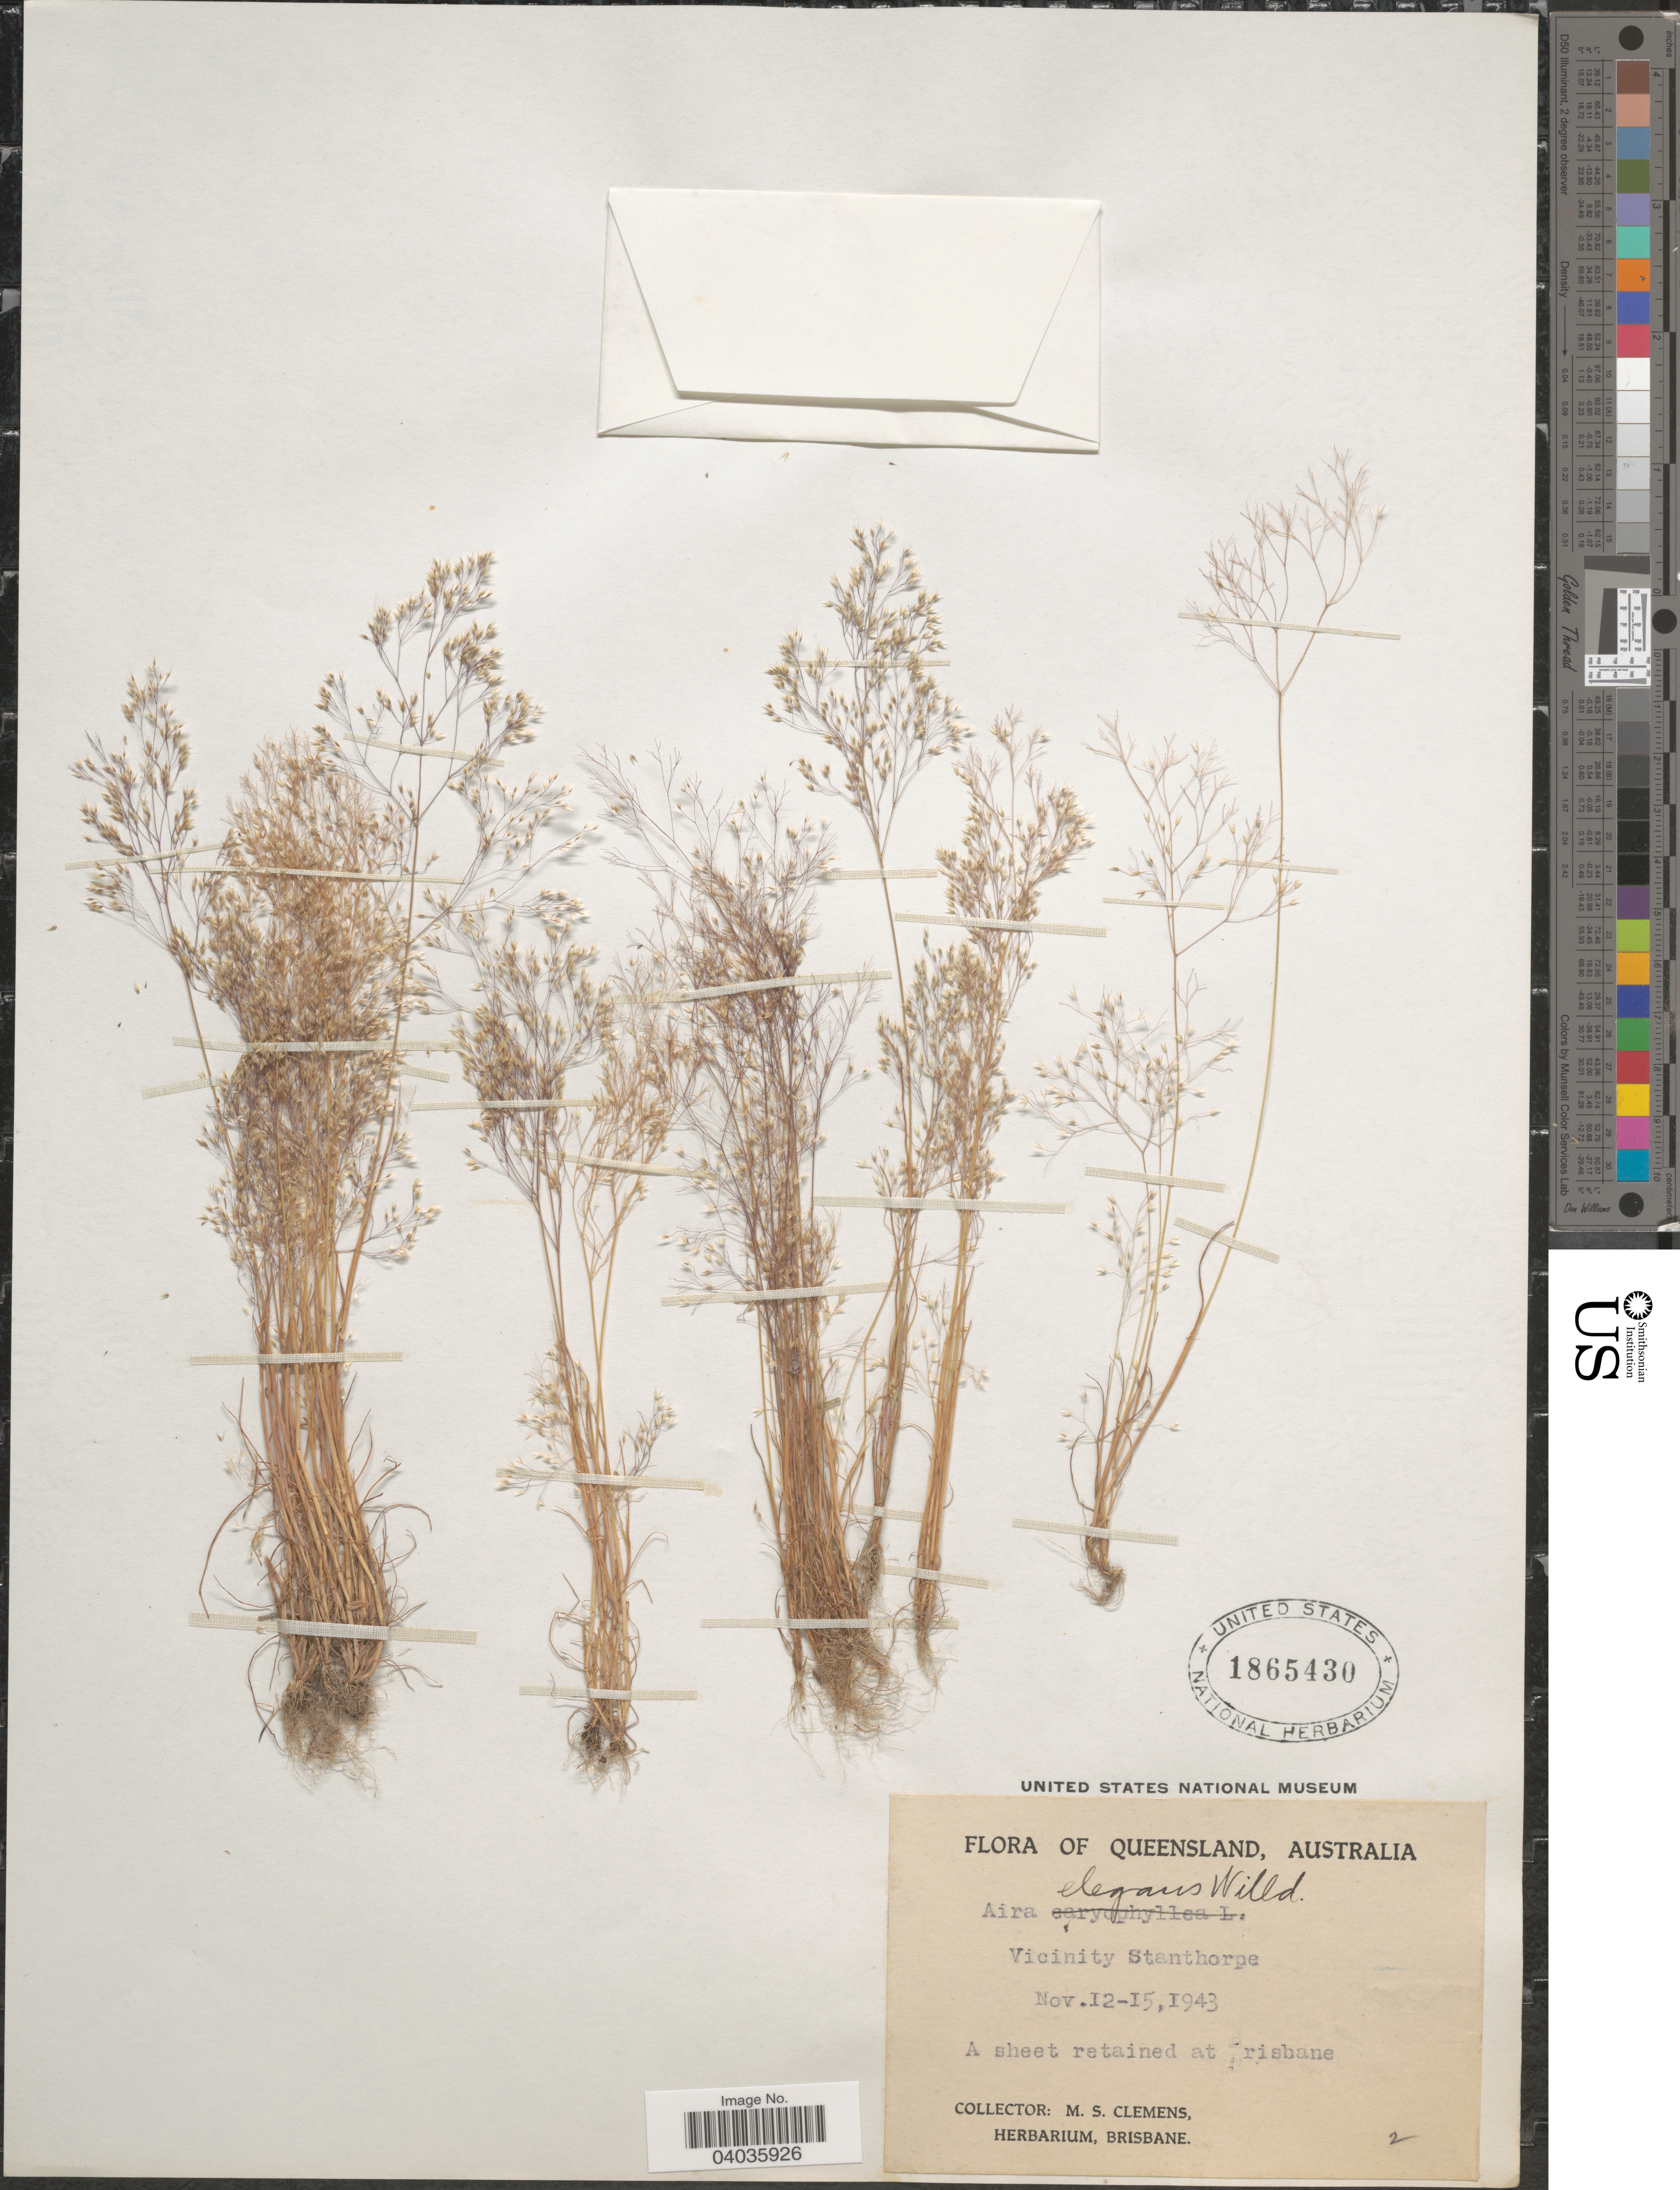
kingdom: Plantae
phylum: Tracheophyta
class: Liliopsida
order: Poales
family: Poaceae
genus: Aira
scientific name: Aira elegans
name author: L.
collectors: M. S. Clemens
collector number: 2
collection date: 1943-11-12/1943-11-15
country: Australia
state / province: Queensland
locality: Vicinity Stanthorpe.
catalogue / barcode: US 1865430